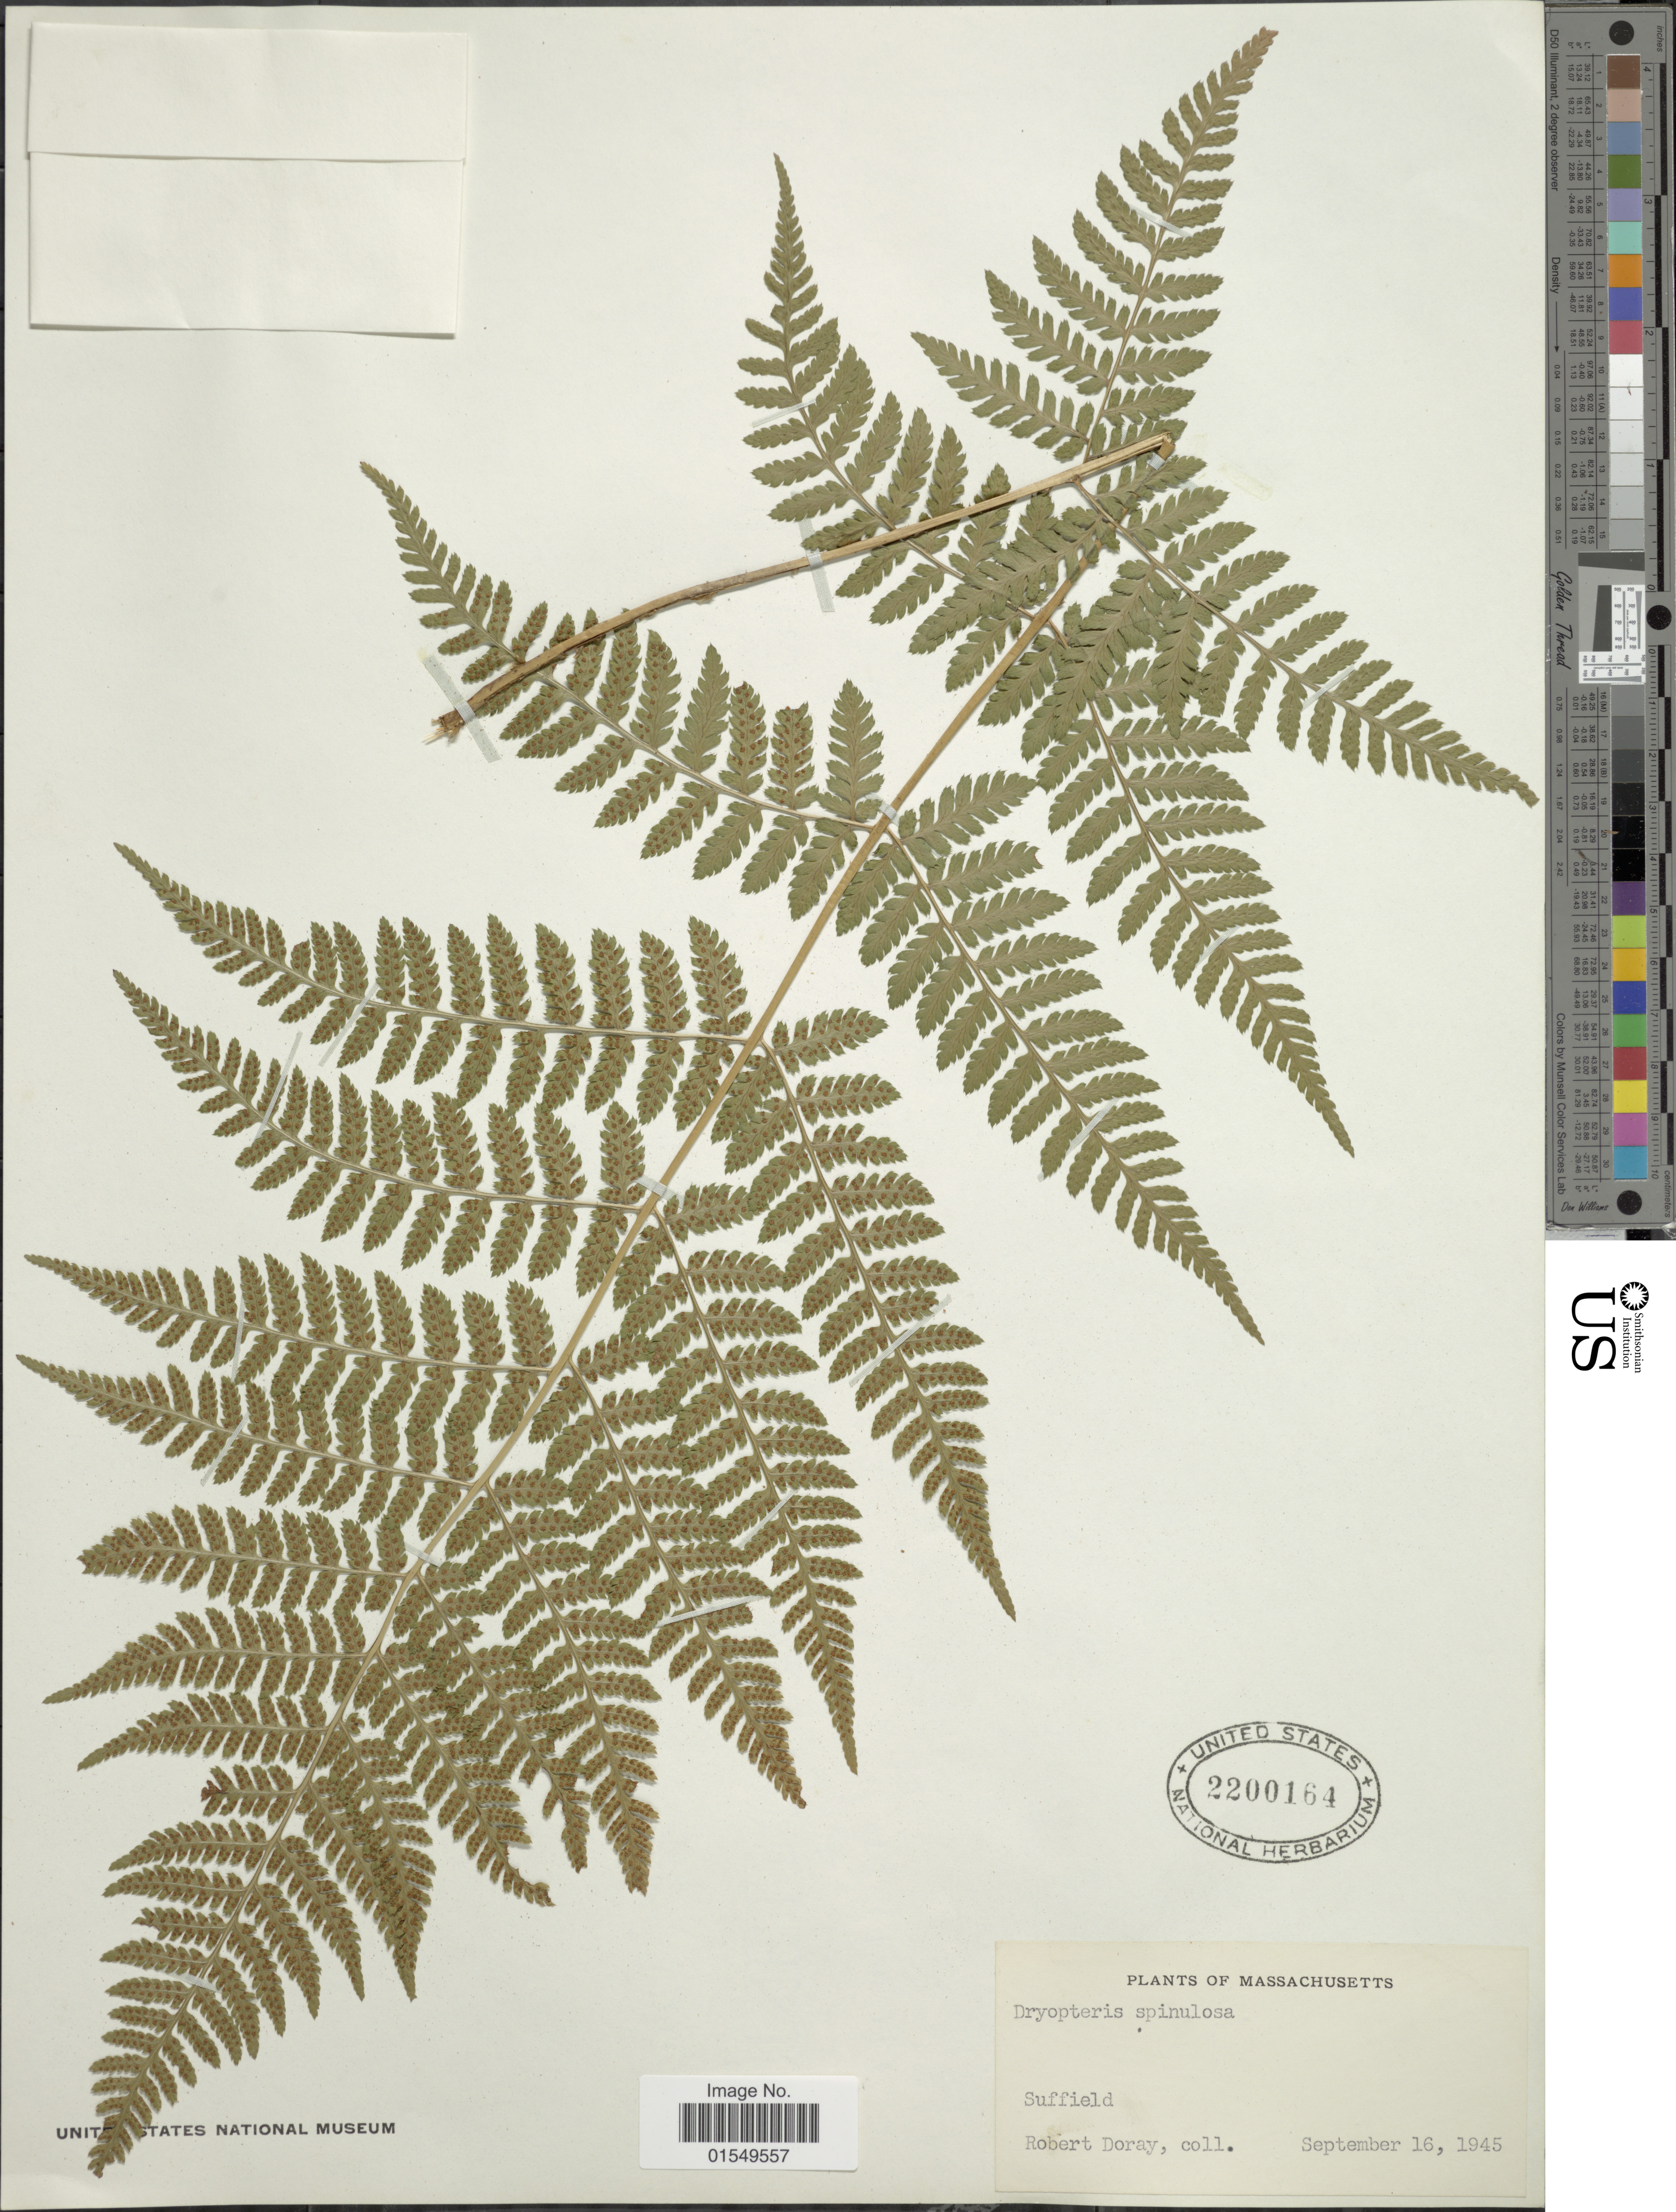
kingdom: Plantae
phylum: Tracheophyta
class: Polypodiopsida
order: Polypodiales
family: Dryopteridaceae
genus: Dryopteris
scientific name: Dryopteris carthusiana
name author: (Villars) H.P. Fuchs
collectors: R. Doray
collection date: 1945-09-16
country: United States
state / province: Massachusetts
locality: Suffield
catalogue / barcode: US 2200164